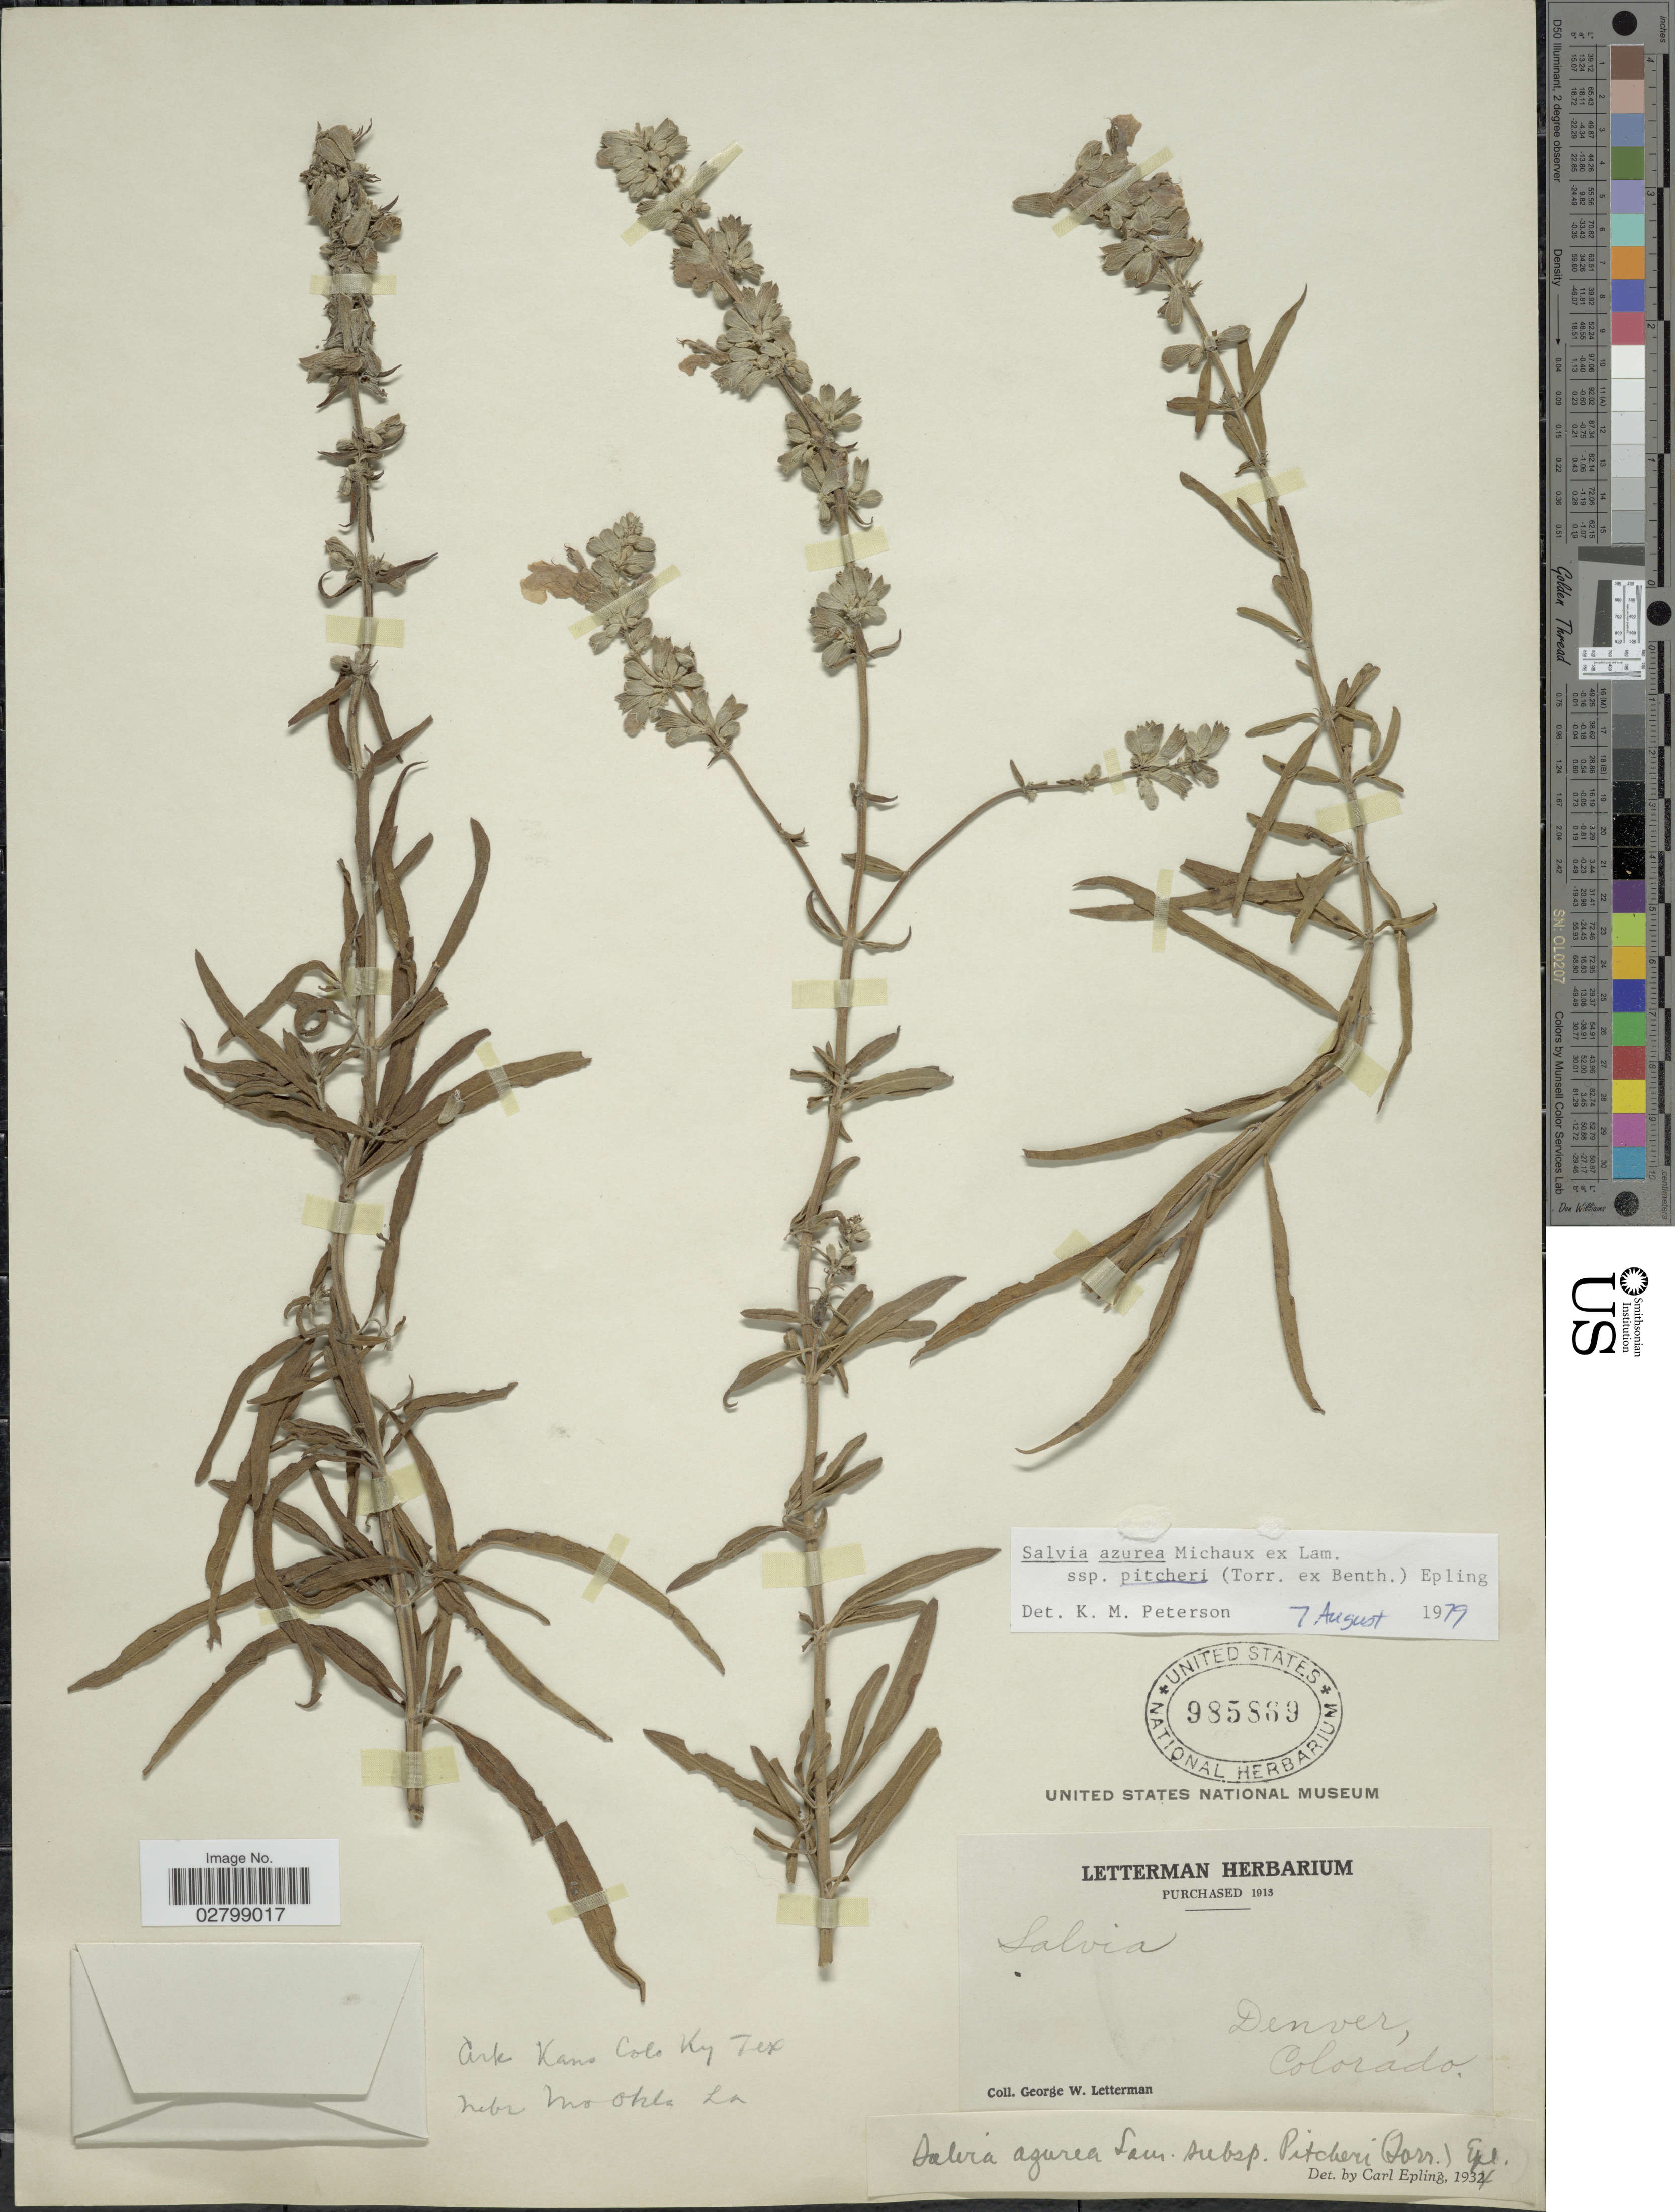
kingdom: Plantae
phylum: Tracheophyta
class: Magnoliopsida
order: Lamiales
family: Lamiaceae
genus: Salvia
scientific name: Salvia azurea subsp. pitcheri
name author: Michx. ex Lam.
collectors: G. W. Letterman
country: United States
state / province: Colorado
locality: Denver.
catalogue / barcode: US 985869